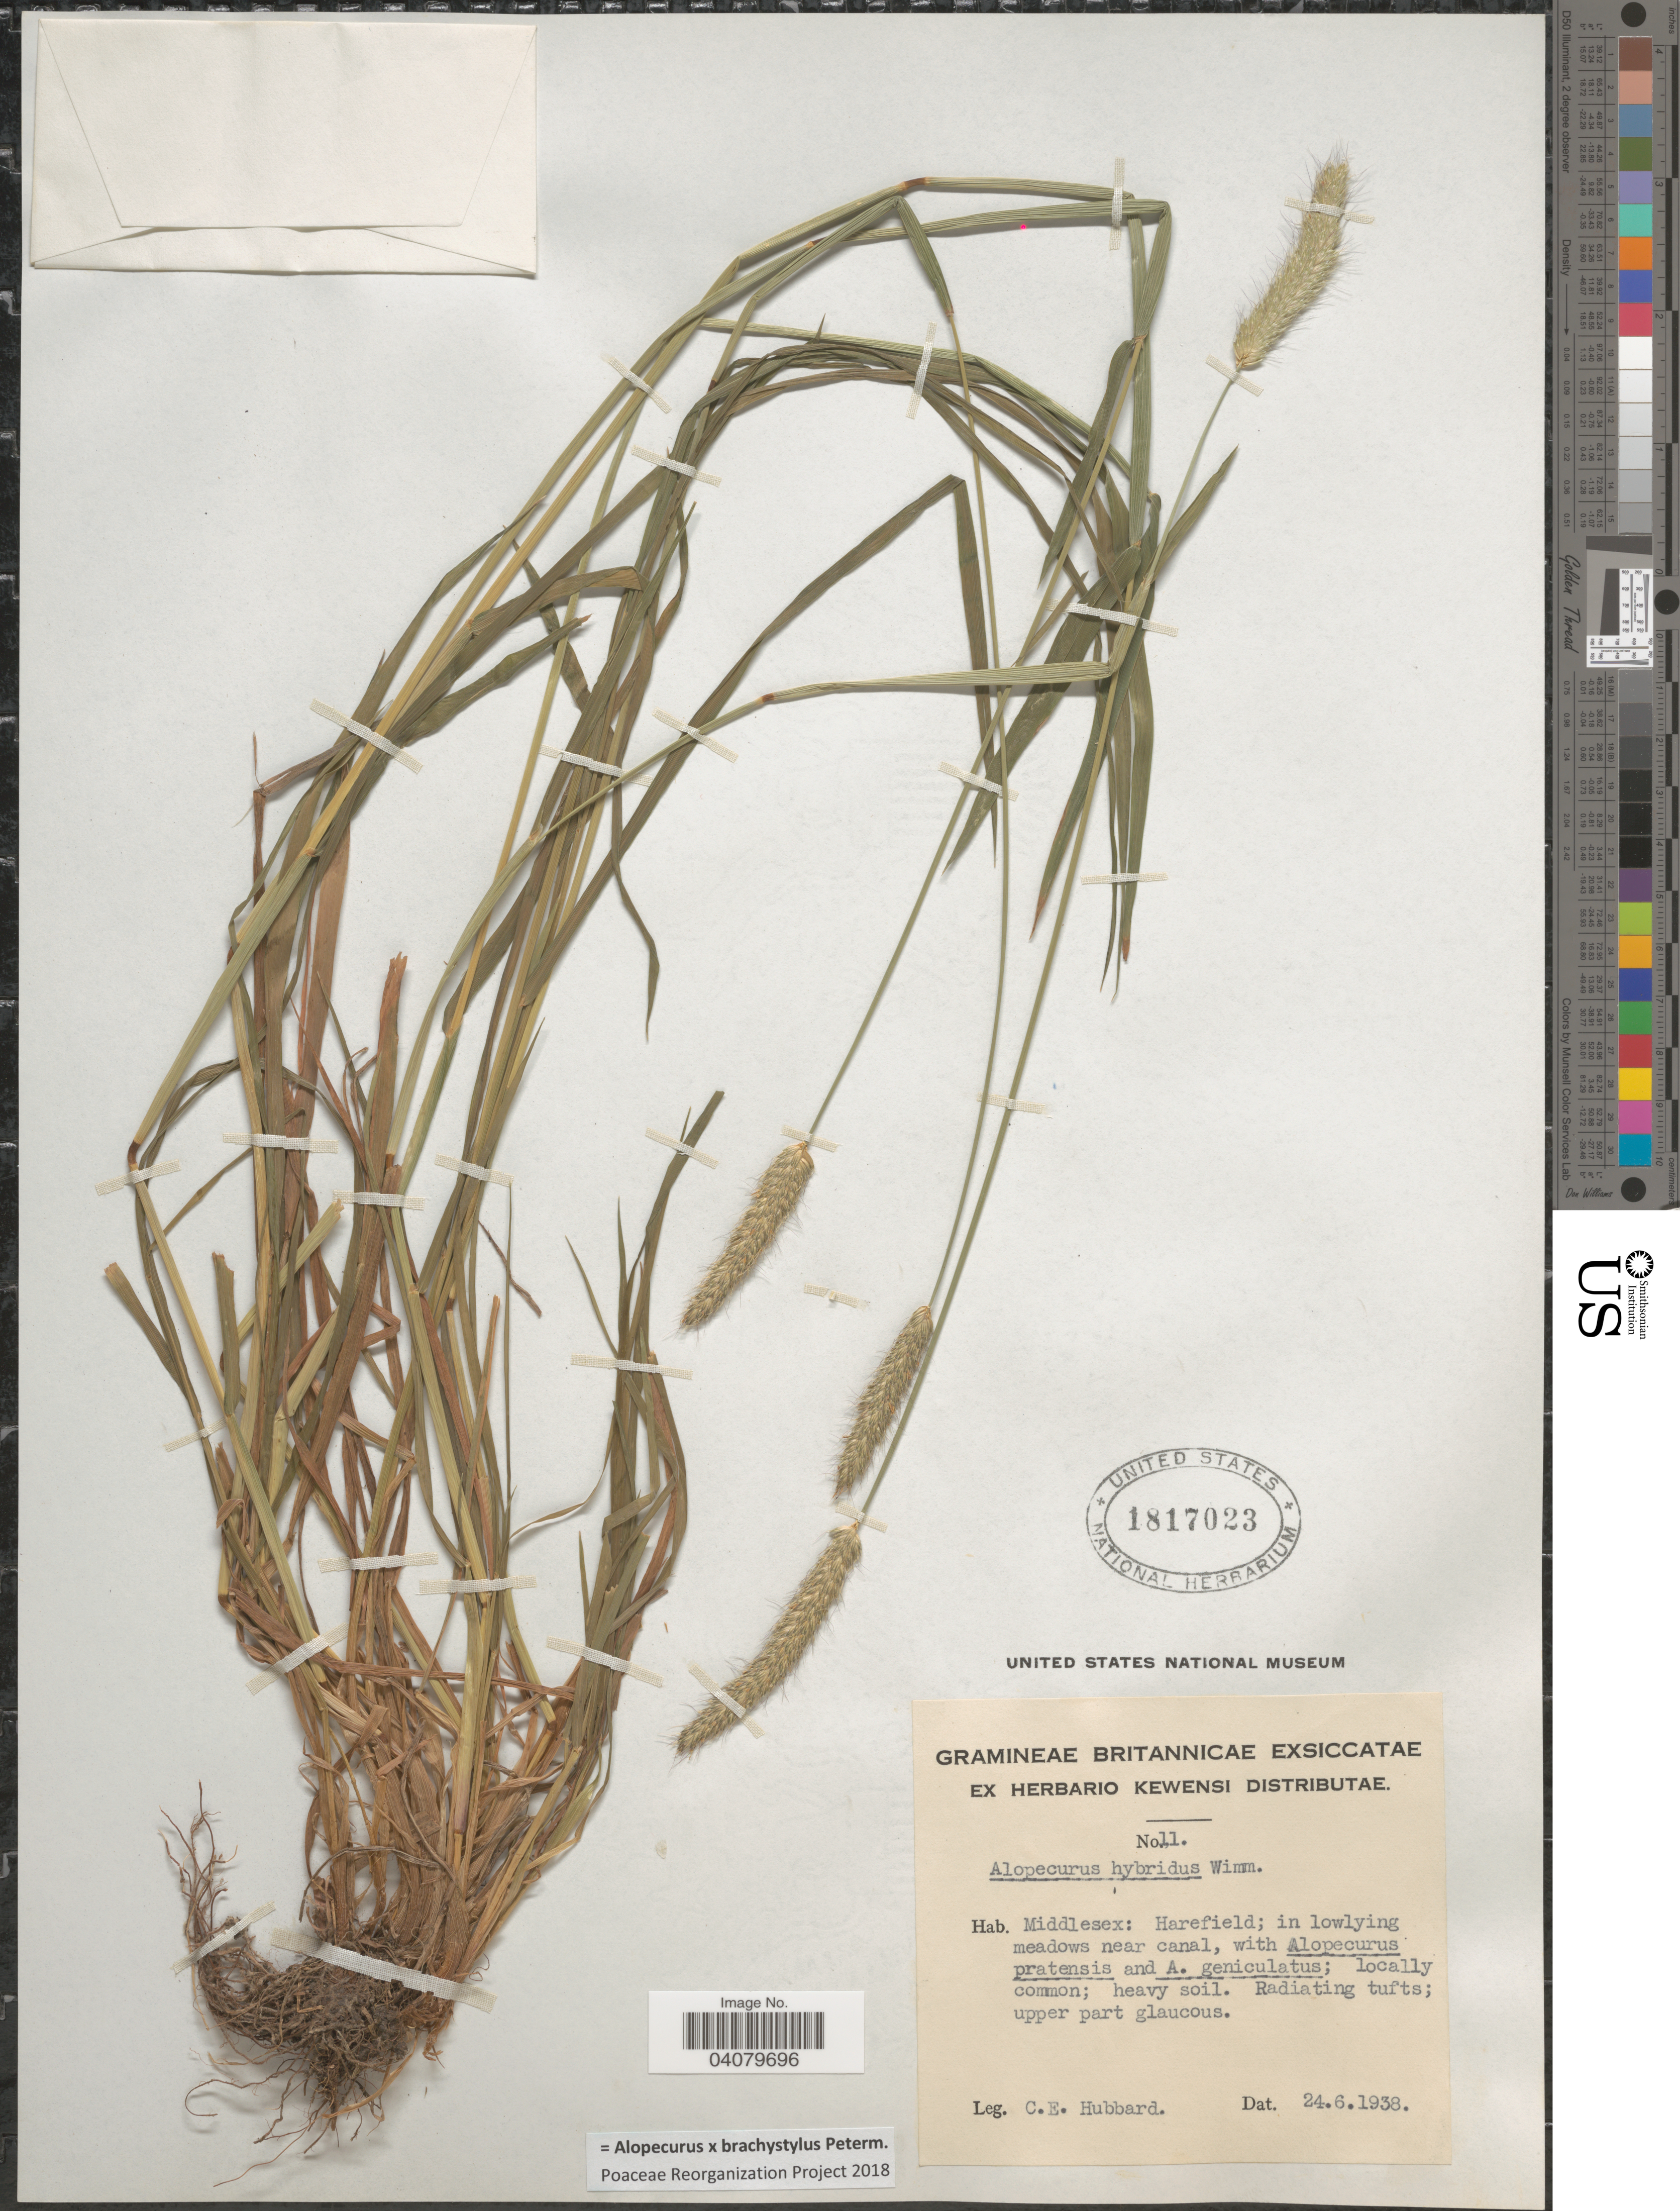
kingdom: Plantae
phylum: Tracheophyta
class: Liliopsida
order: Poales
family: Poaceae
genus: Alopecurus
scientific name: Alopecurus x brachystylus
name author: Peterm.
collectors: C. E. Hubbard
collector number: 11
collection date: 1938-06-24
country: United Kingdom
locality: Middlesex: Harefield; in lowlying meadows near canal.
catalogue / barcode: US 1817023